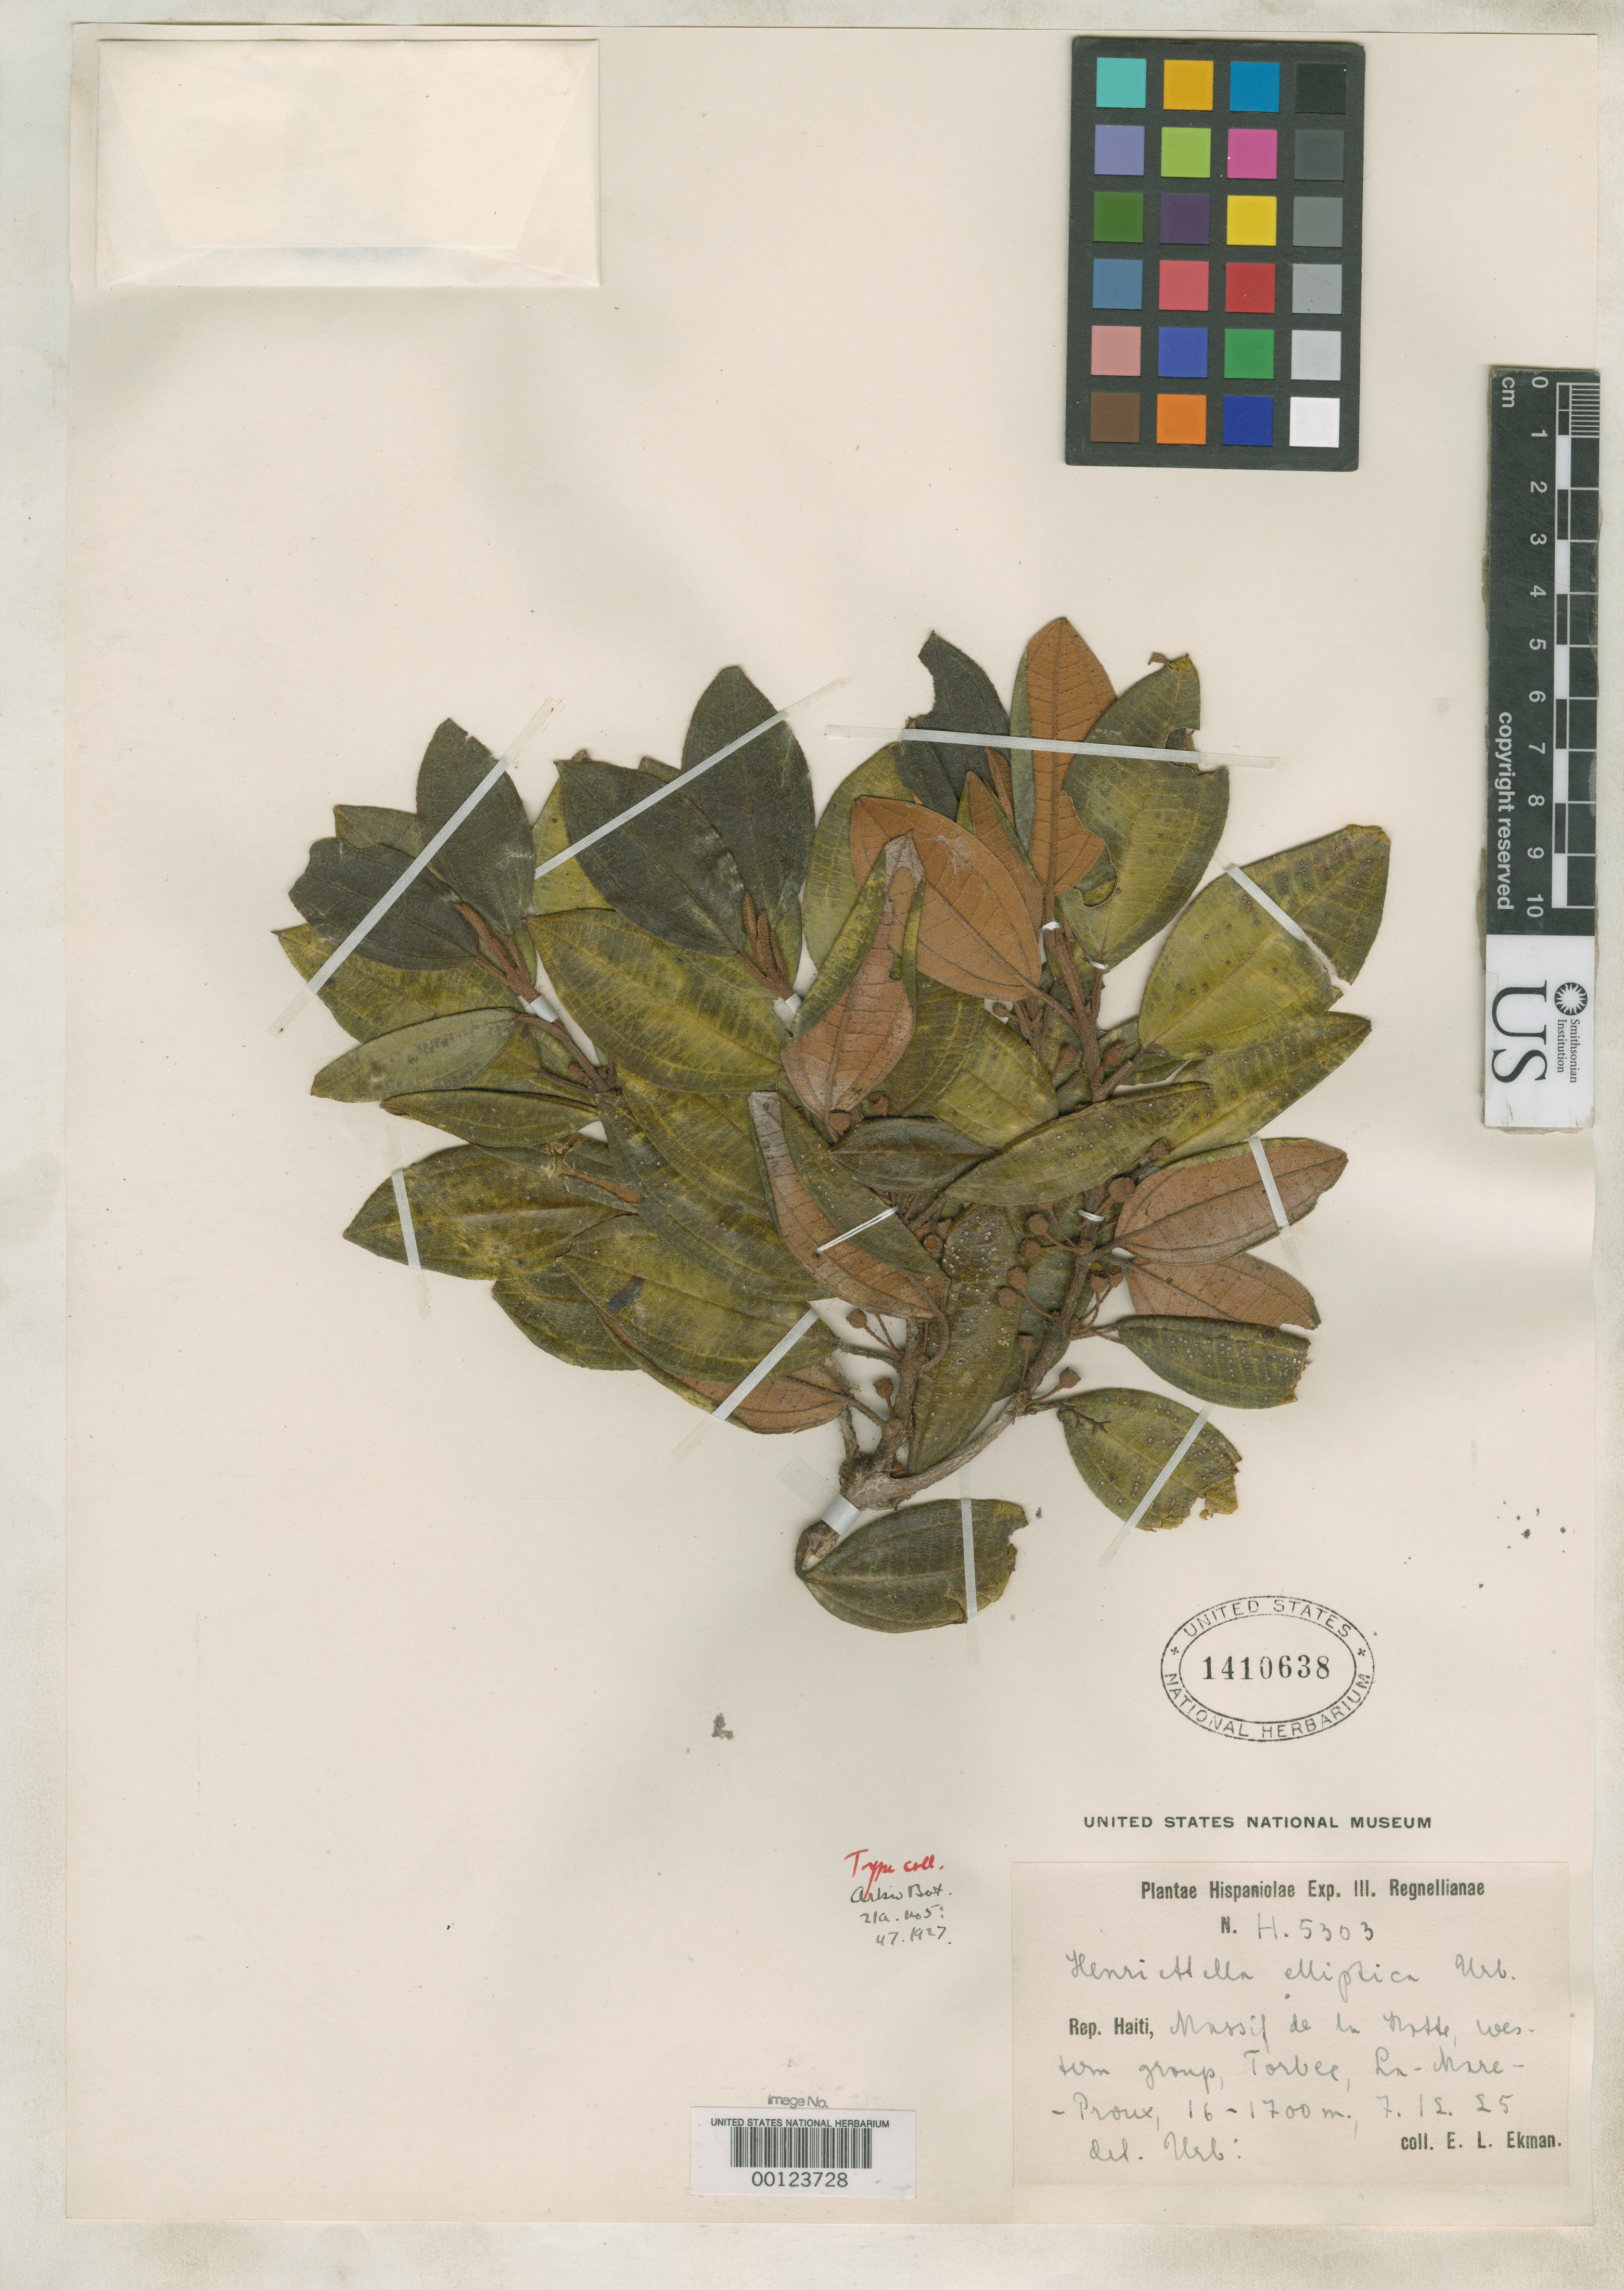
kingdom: Plantae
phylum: Tracheophyta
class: Magnoliopsida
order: Myrtales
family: Melastomataceae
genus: Henriettella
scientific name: Henriettella elliptica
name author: Urb.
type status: Isotype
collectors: E. L. Ekman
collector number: H 5303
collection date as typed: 07 Dec 1925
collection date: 1925-12-07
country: Haiti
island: Hispaniola Island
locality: Massif de la Hotte in parte Occidental prope Torbec.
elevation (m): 1650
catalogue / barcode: US 1410638